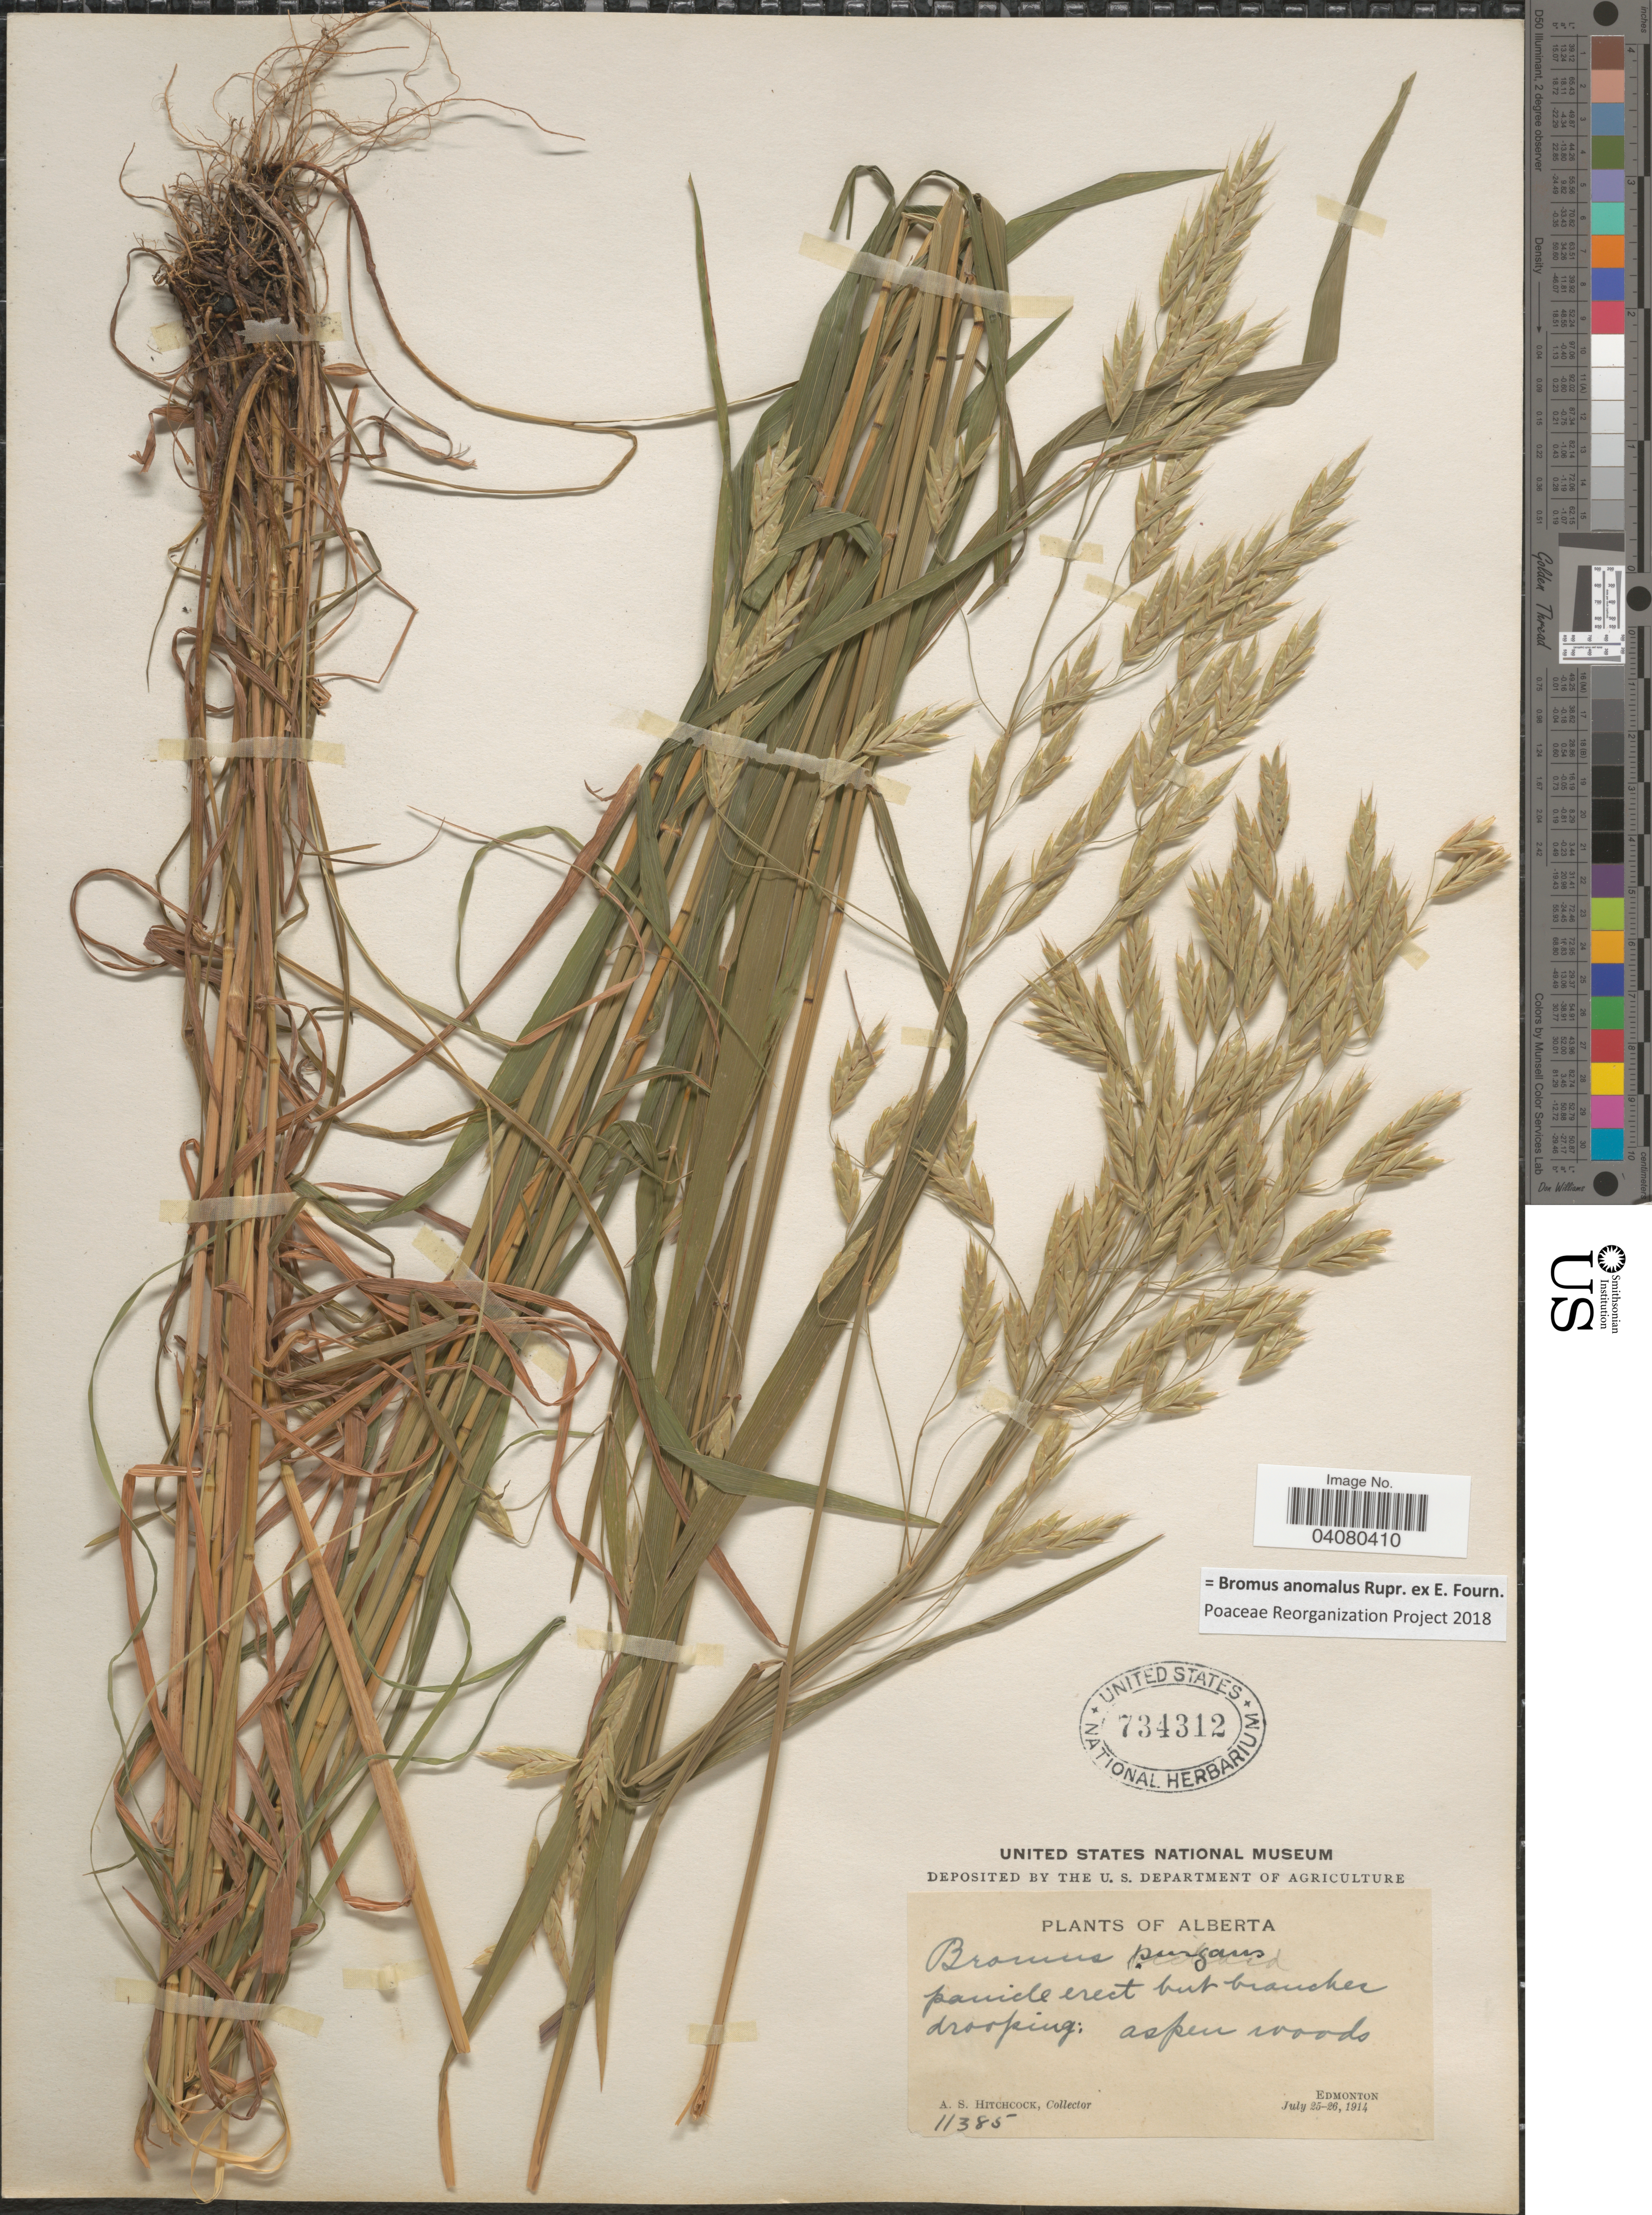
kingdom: Plantae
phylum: Tracheophyta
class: Liliopsida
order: Poales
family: Poaceae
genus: Bromus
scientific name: Bromus anomalus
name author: Rupr. ex E. Fourn.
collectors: A. S. Hitchcock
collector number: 11385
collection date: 1914-07-25/1914-07-26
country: Canada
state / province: Alberta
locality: Edmonton.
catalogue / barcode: US 734312